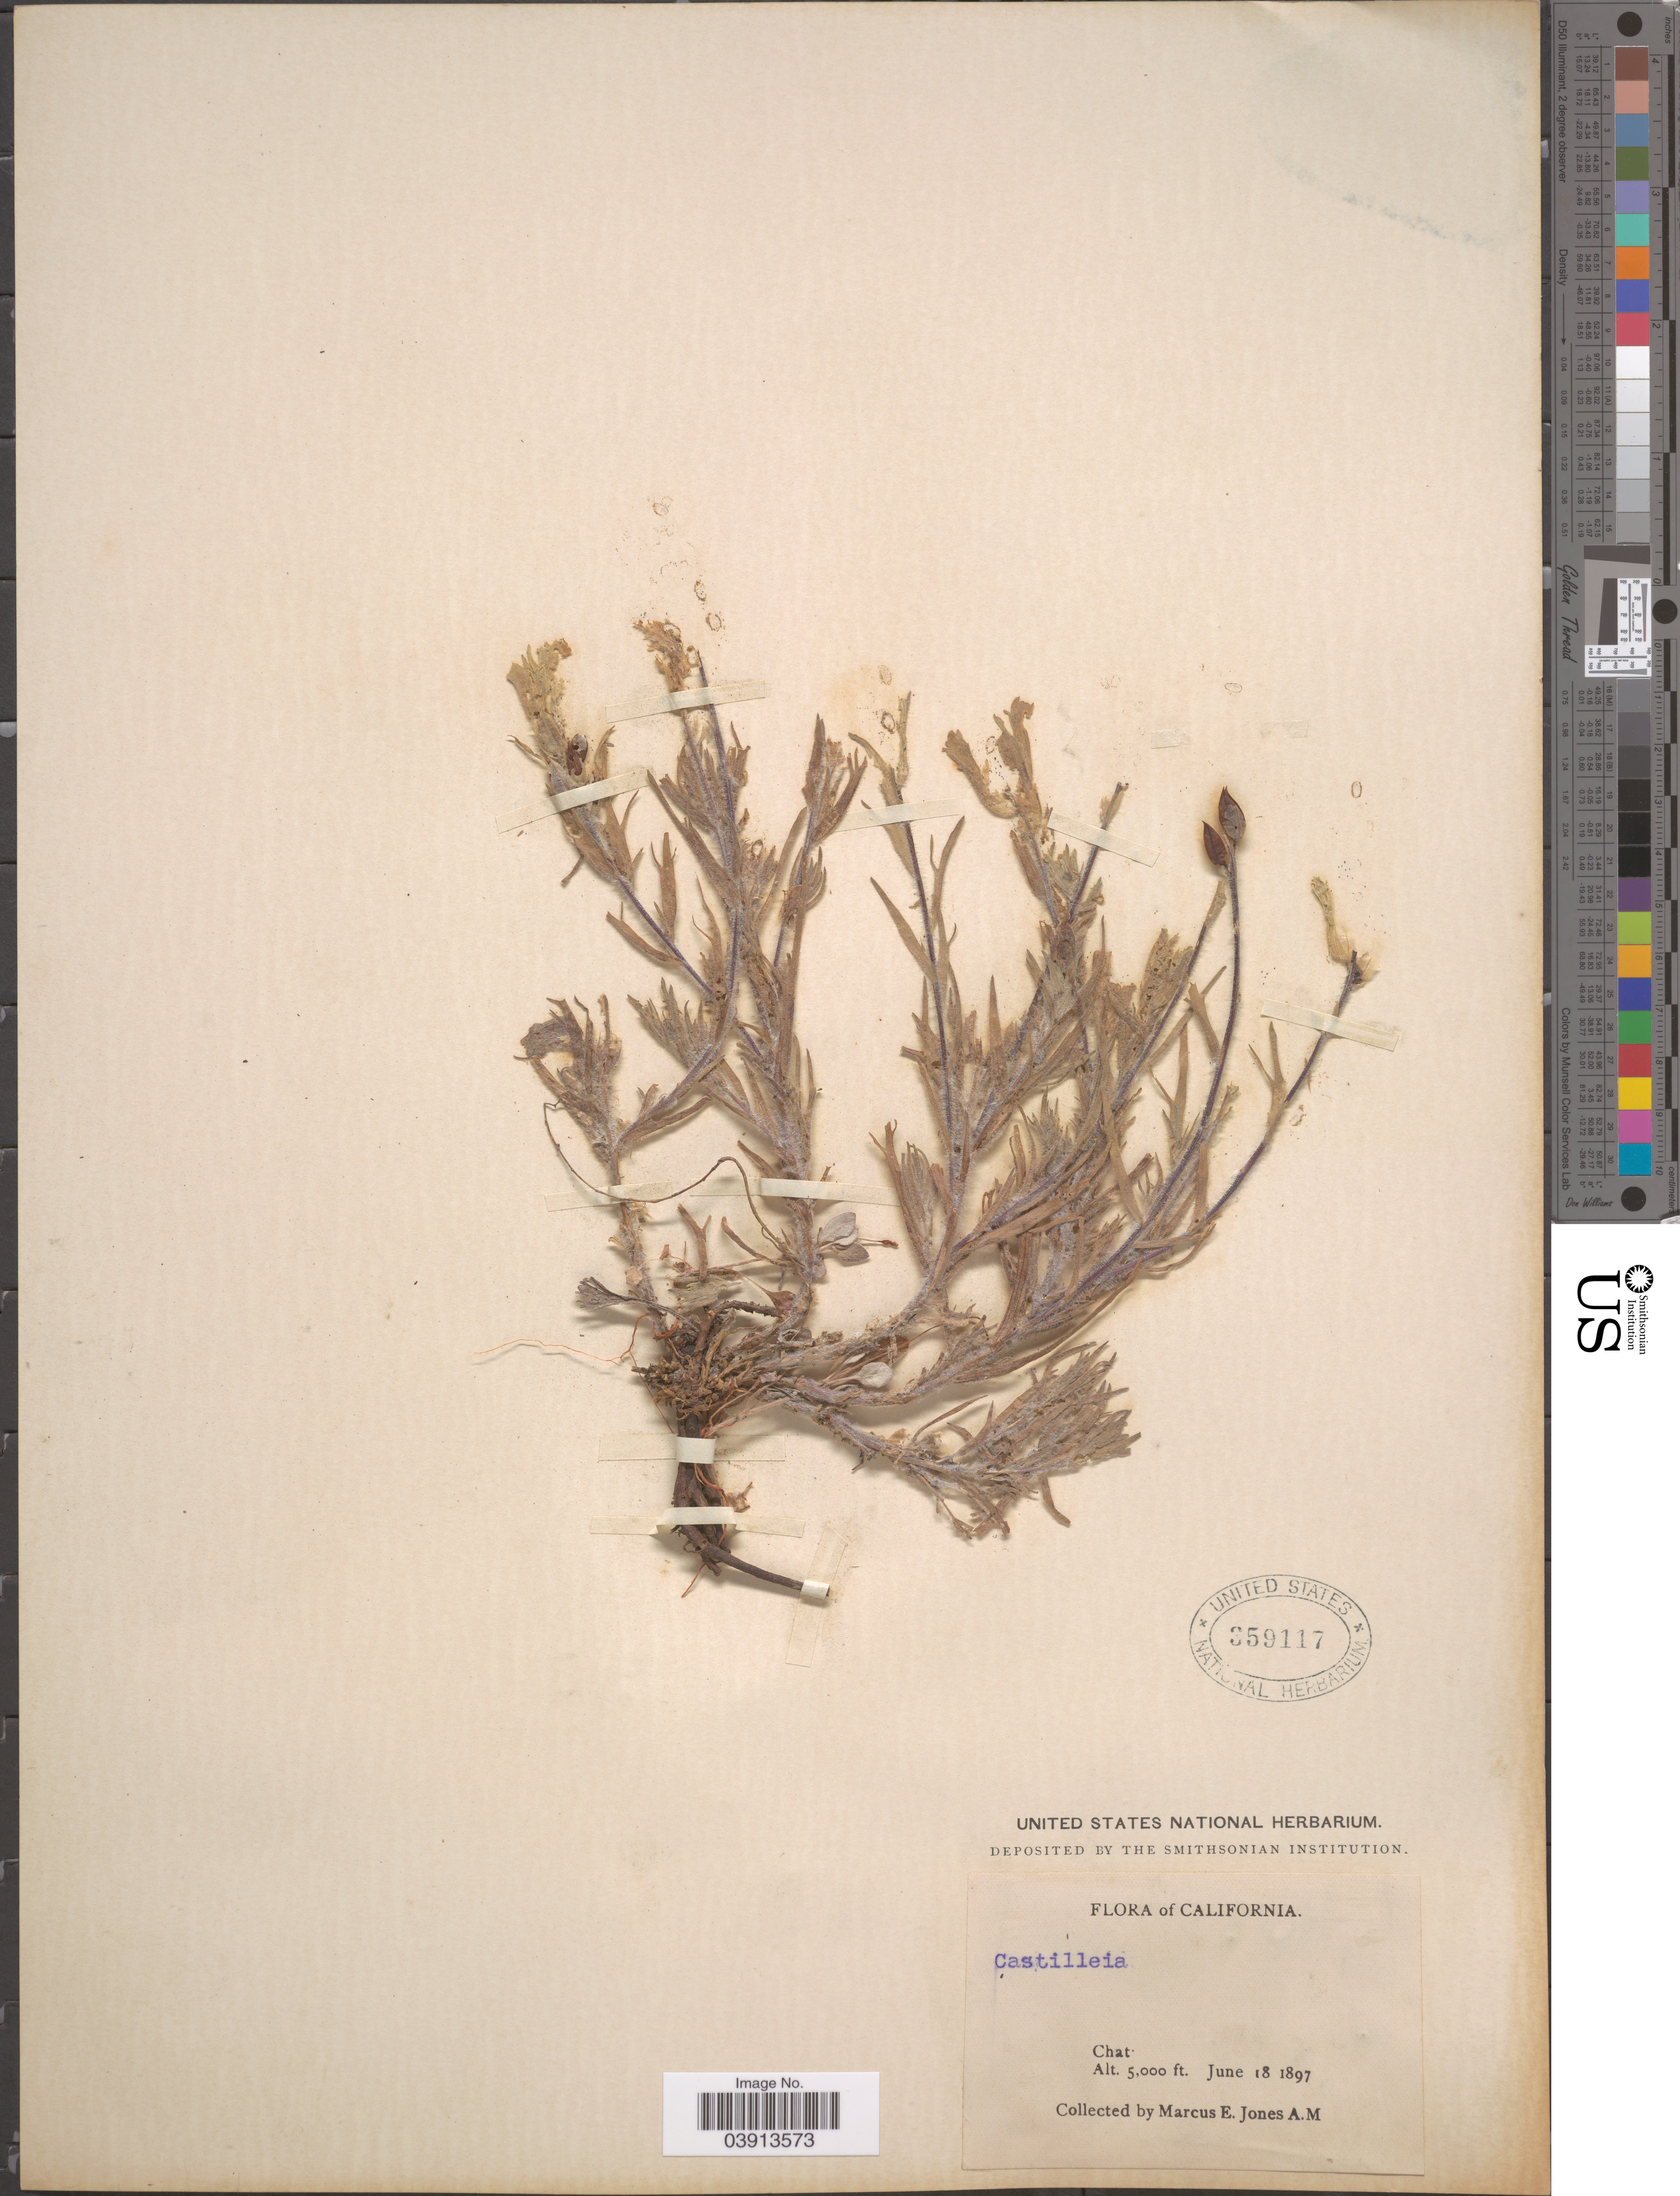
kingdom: Plantae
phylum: Tracheophyta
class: Magnoliopsida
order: Lamiales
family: Orobanchaceae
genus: Castilleja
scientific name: Castilleja pilosa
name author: (S. Watson) Rydb.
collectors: M. E. Jones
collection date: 1897-06-18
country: United States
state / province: California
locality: Chat.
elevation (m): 1524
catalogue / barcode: US 359117